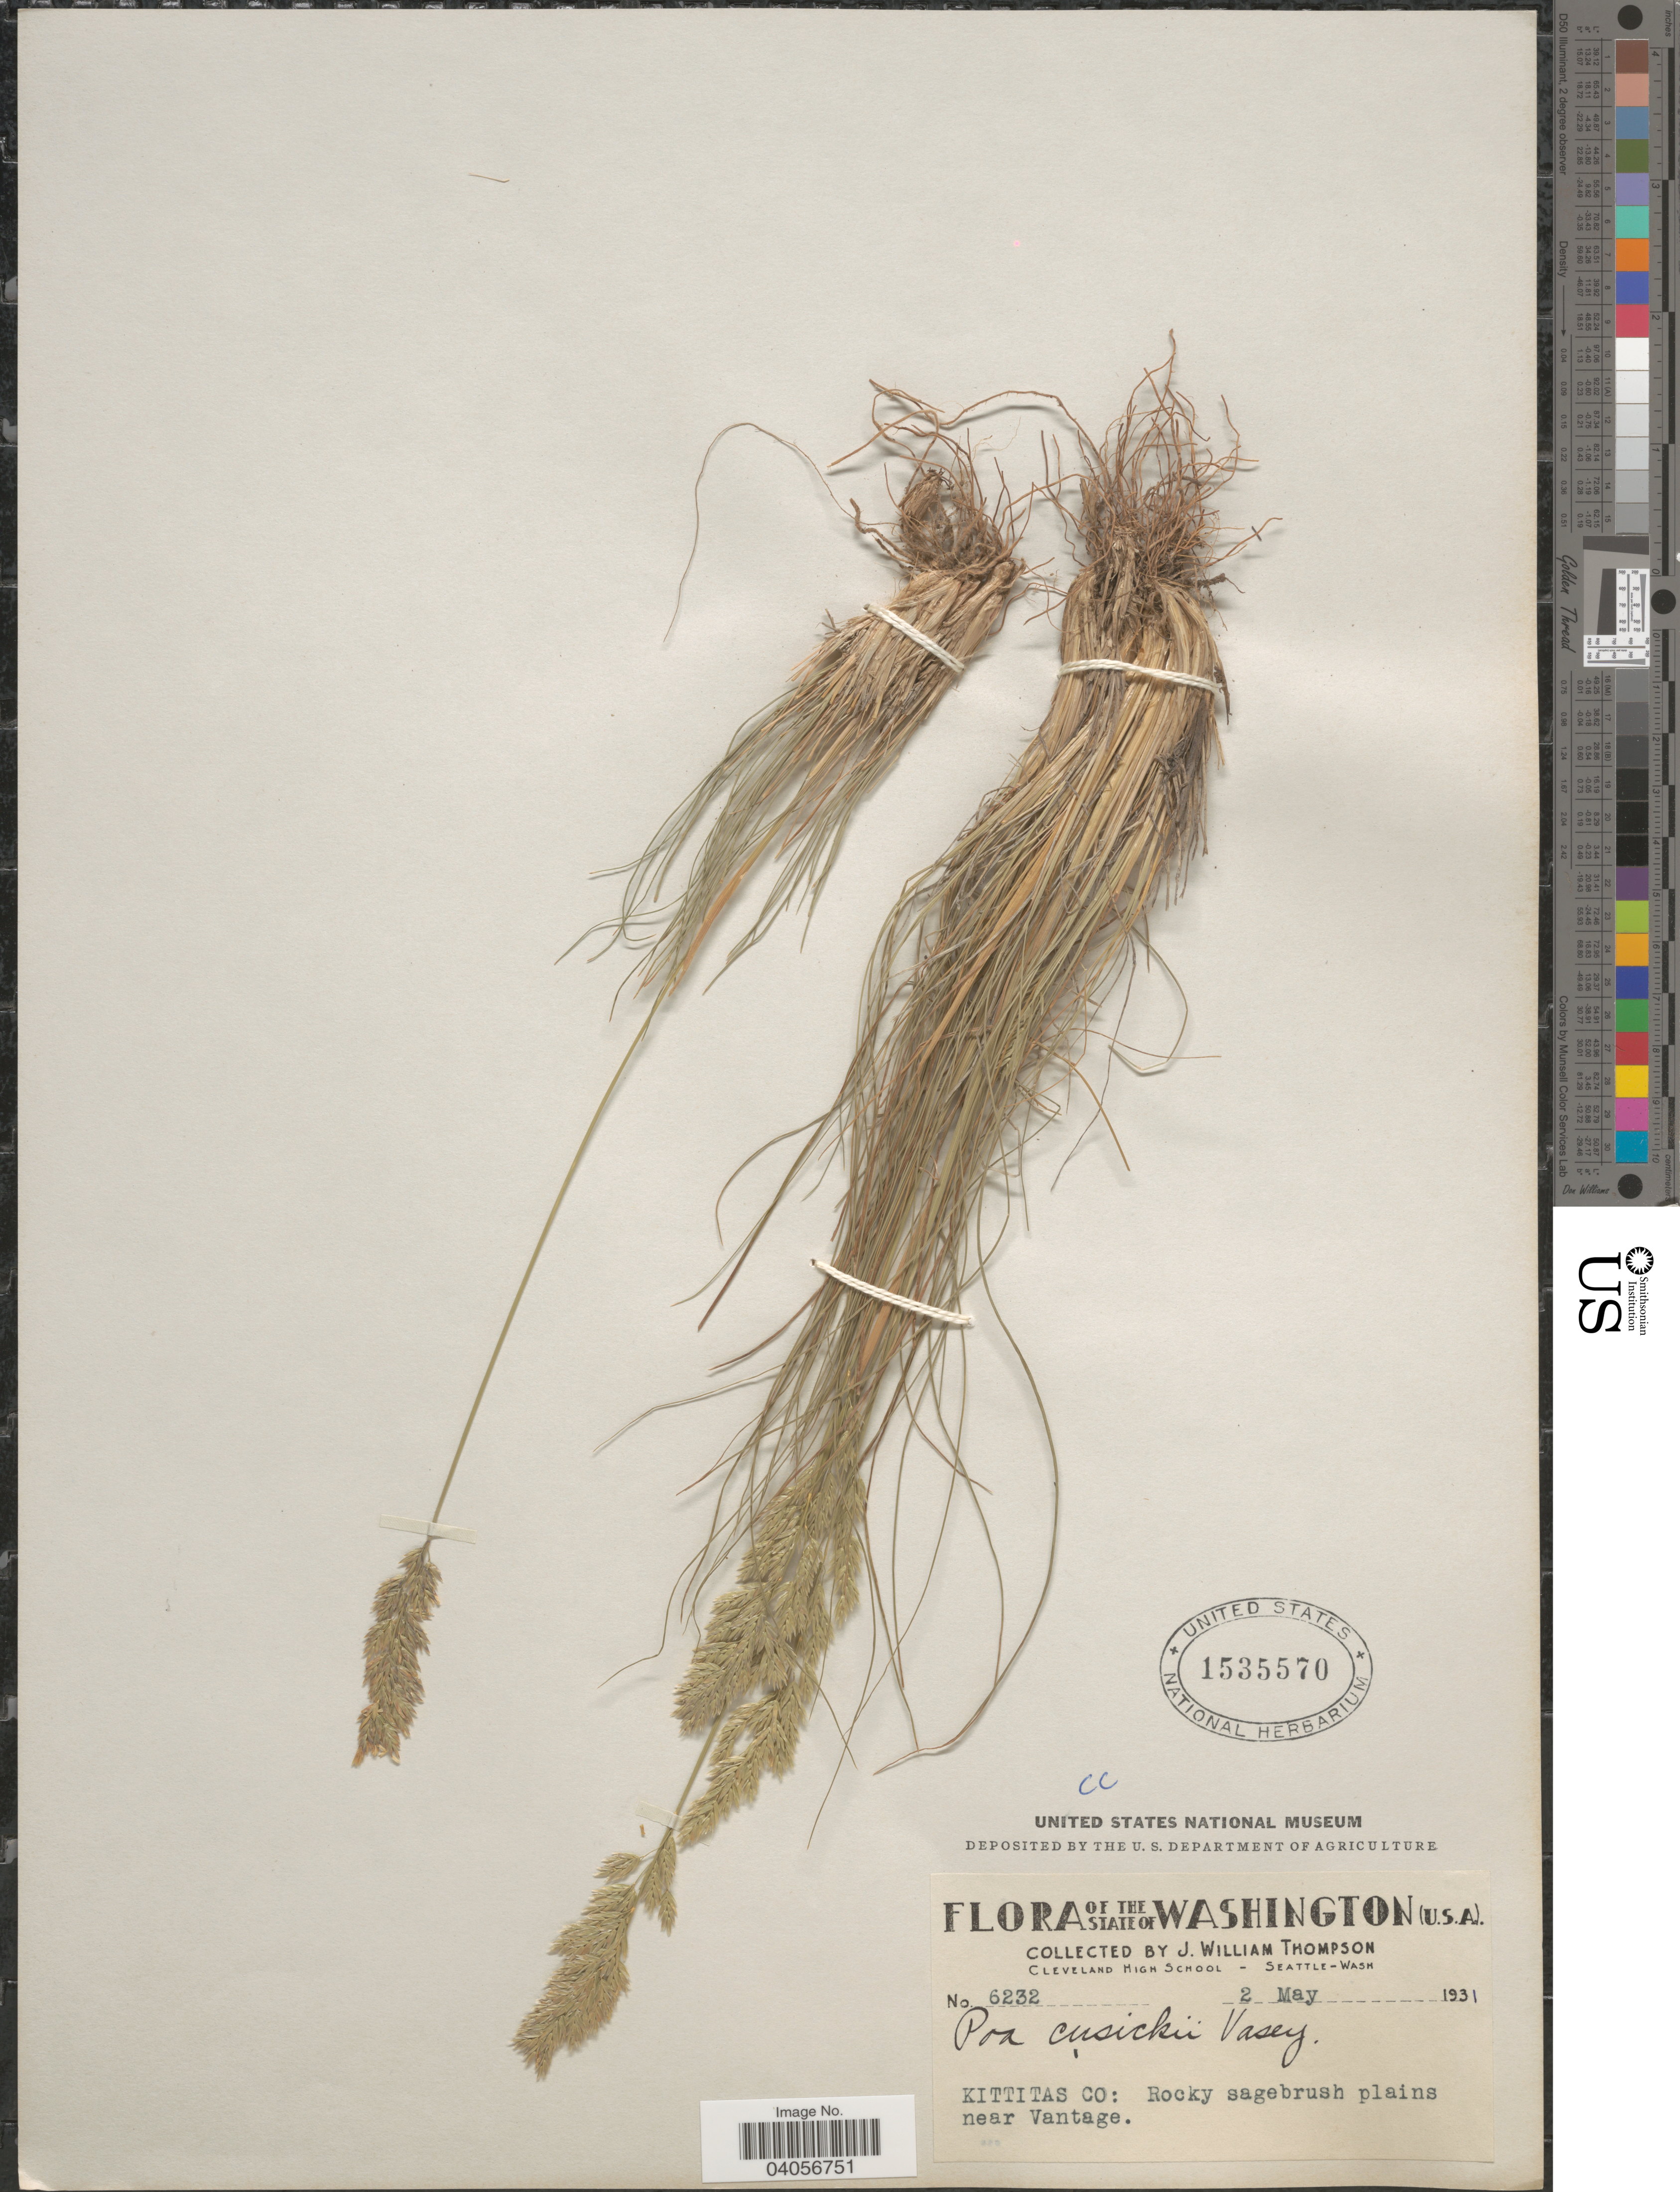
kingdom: Plantae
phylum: Tracheophyta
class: Liliopsida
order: Poales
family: Poaceae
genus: Poa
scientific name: Poa cusickii subsp. cusickii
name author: Vasey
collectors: J. W. Thompson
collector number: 6232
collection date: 1931-05-02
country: United States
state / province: Washington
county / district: Kittitas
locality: Kittitas Co: Rocky sagebrush plains near Vantage.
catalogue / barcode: US 1535570